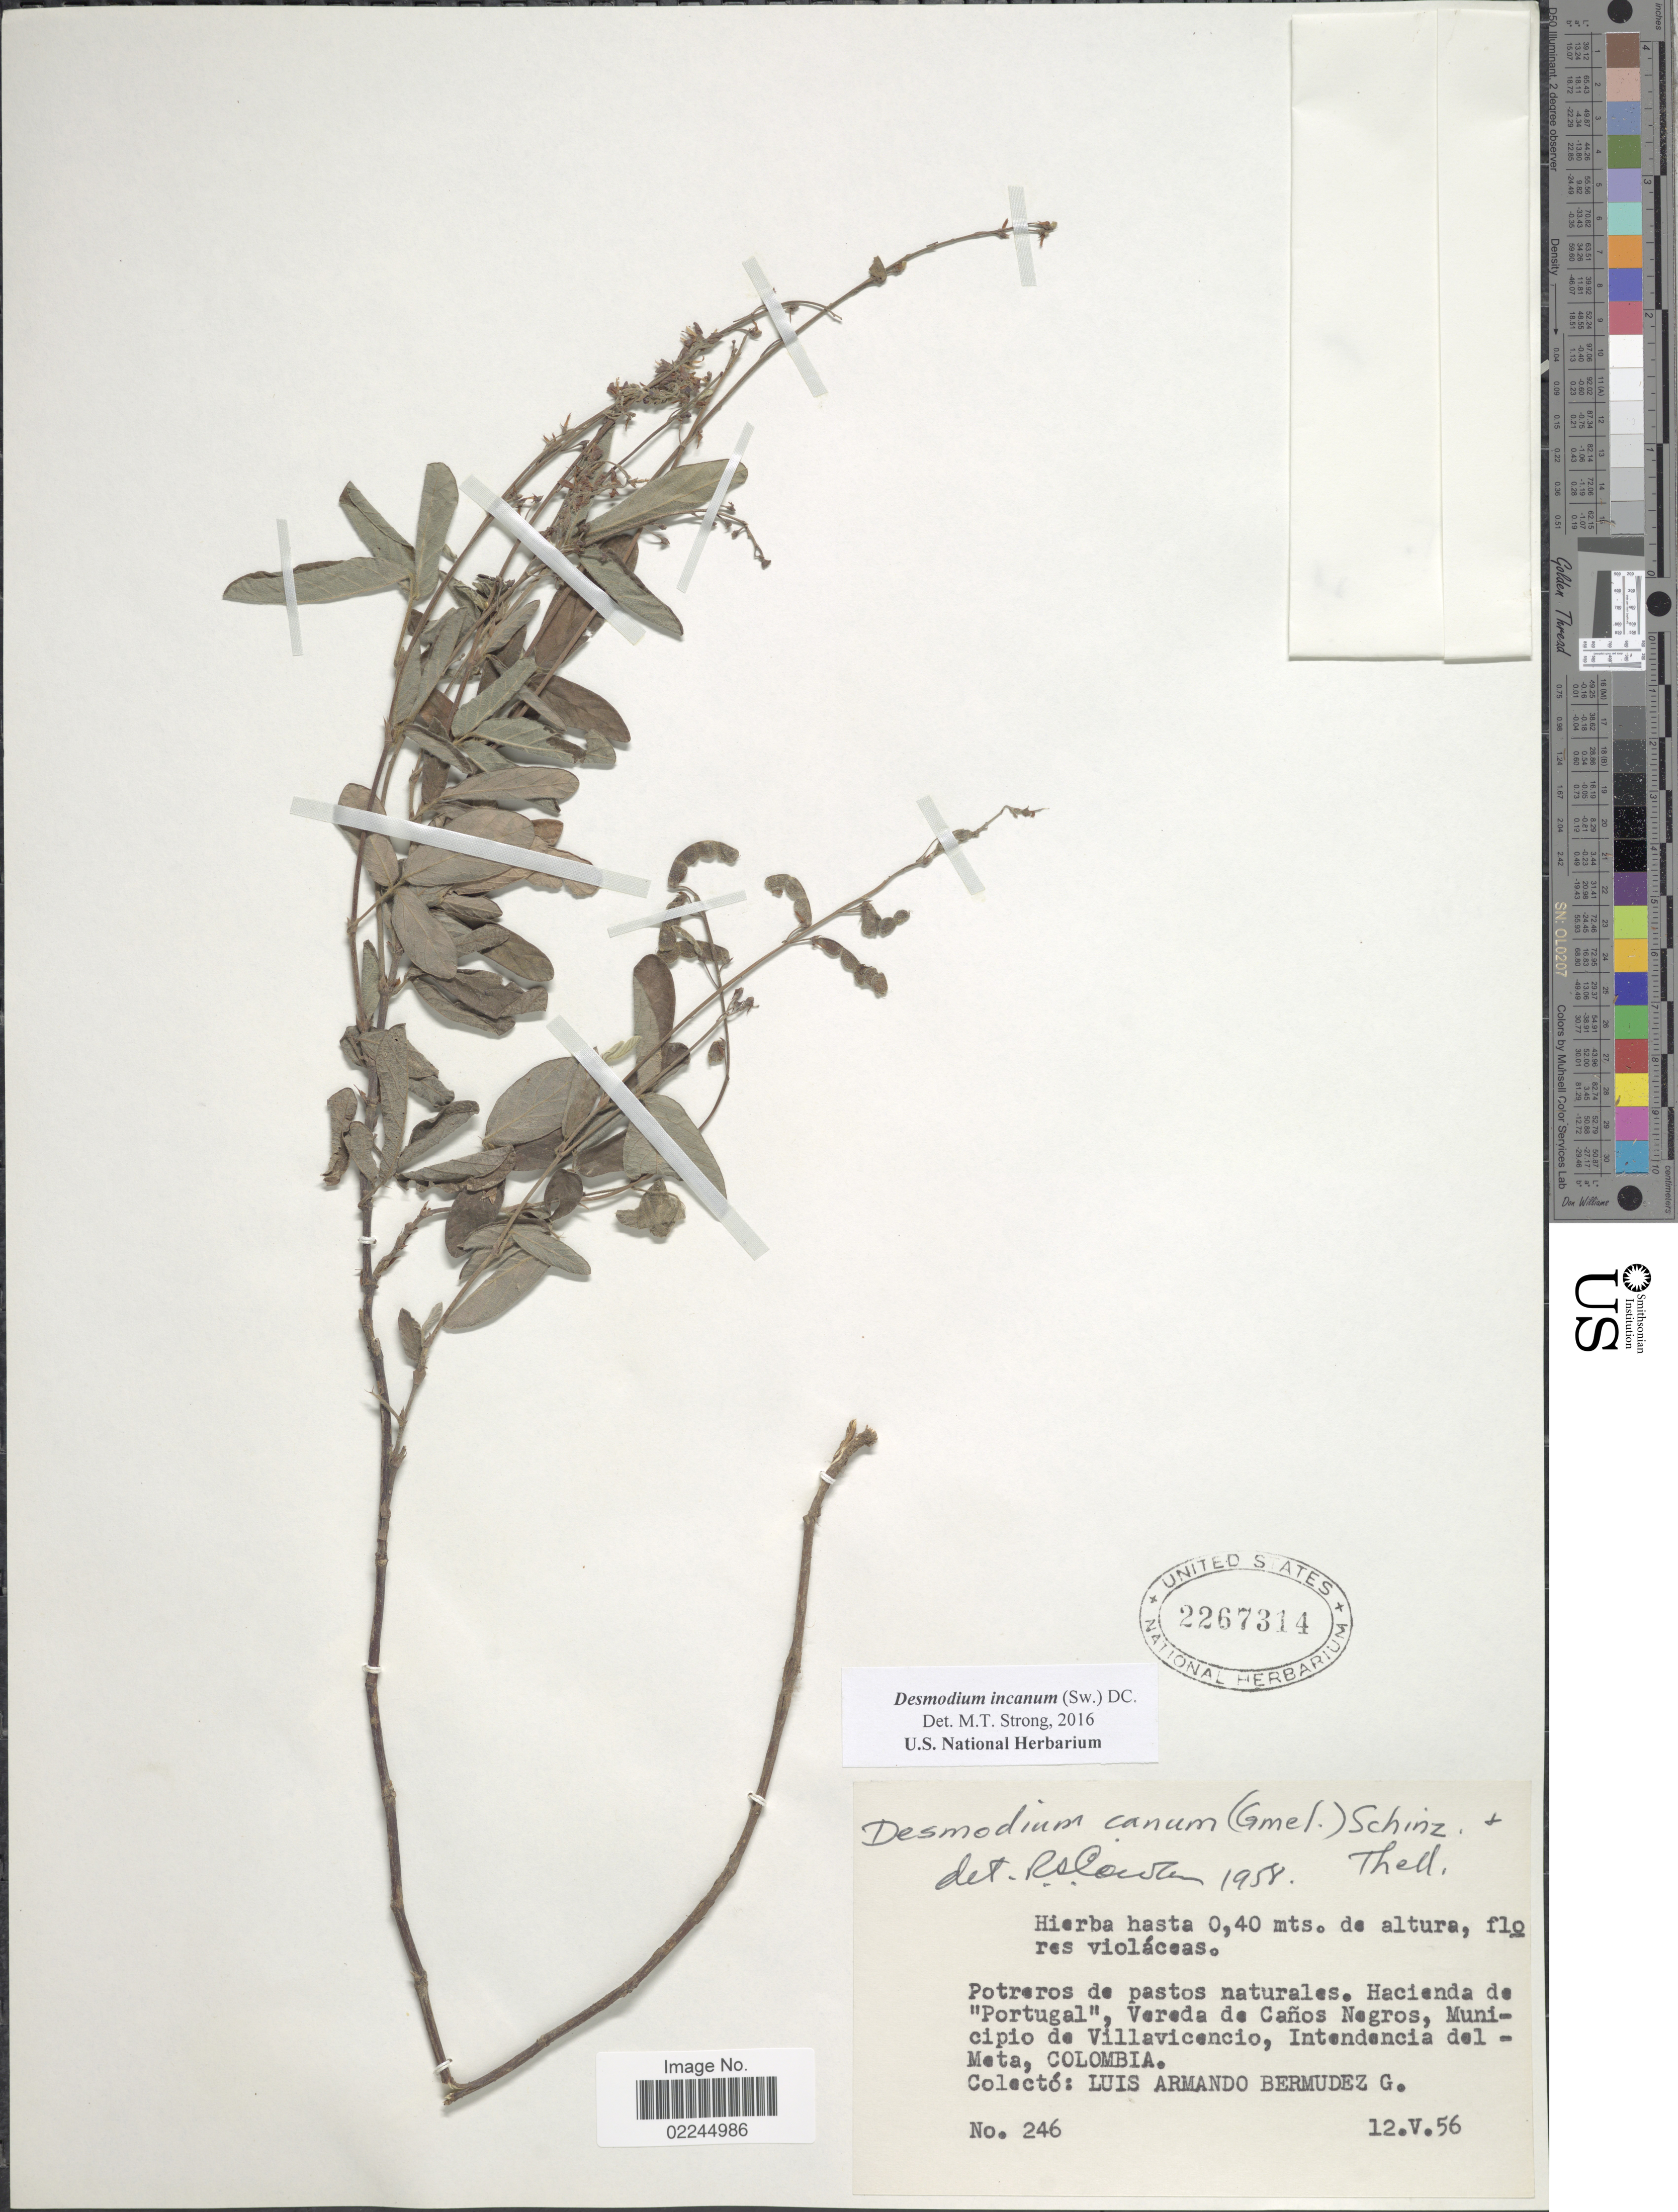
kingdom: Plantae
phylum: Tracheophyta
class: Magnoliopsida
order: Fabales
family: Fabaceae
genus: Desmodium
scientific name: Desmodium incanum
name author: (Sw.) DC.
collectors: L. Bermudez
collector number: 246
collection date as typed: Transcribed d/m/y: 12/5/56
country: Colombia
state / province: Meta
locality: Hacienda de Portugal, Vereda de Canos Negros, Municipio de Villavicencio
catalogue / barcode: US 2267314